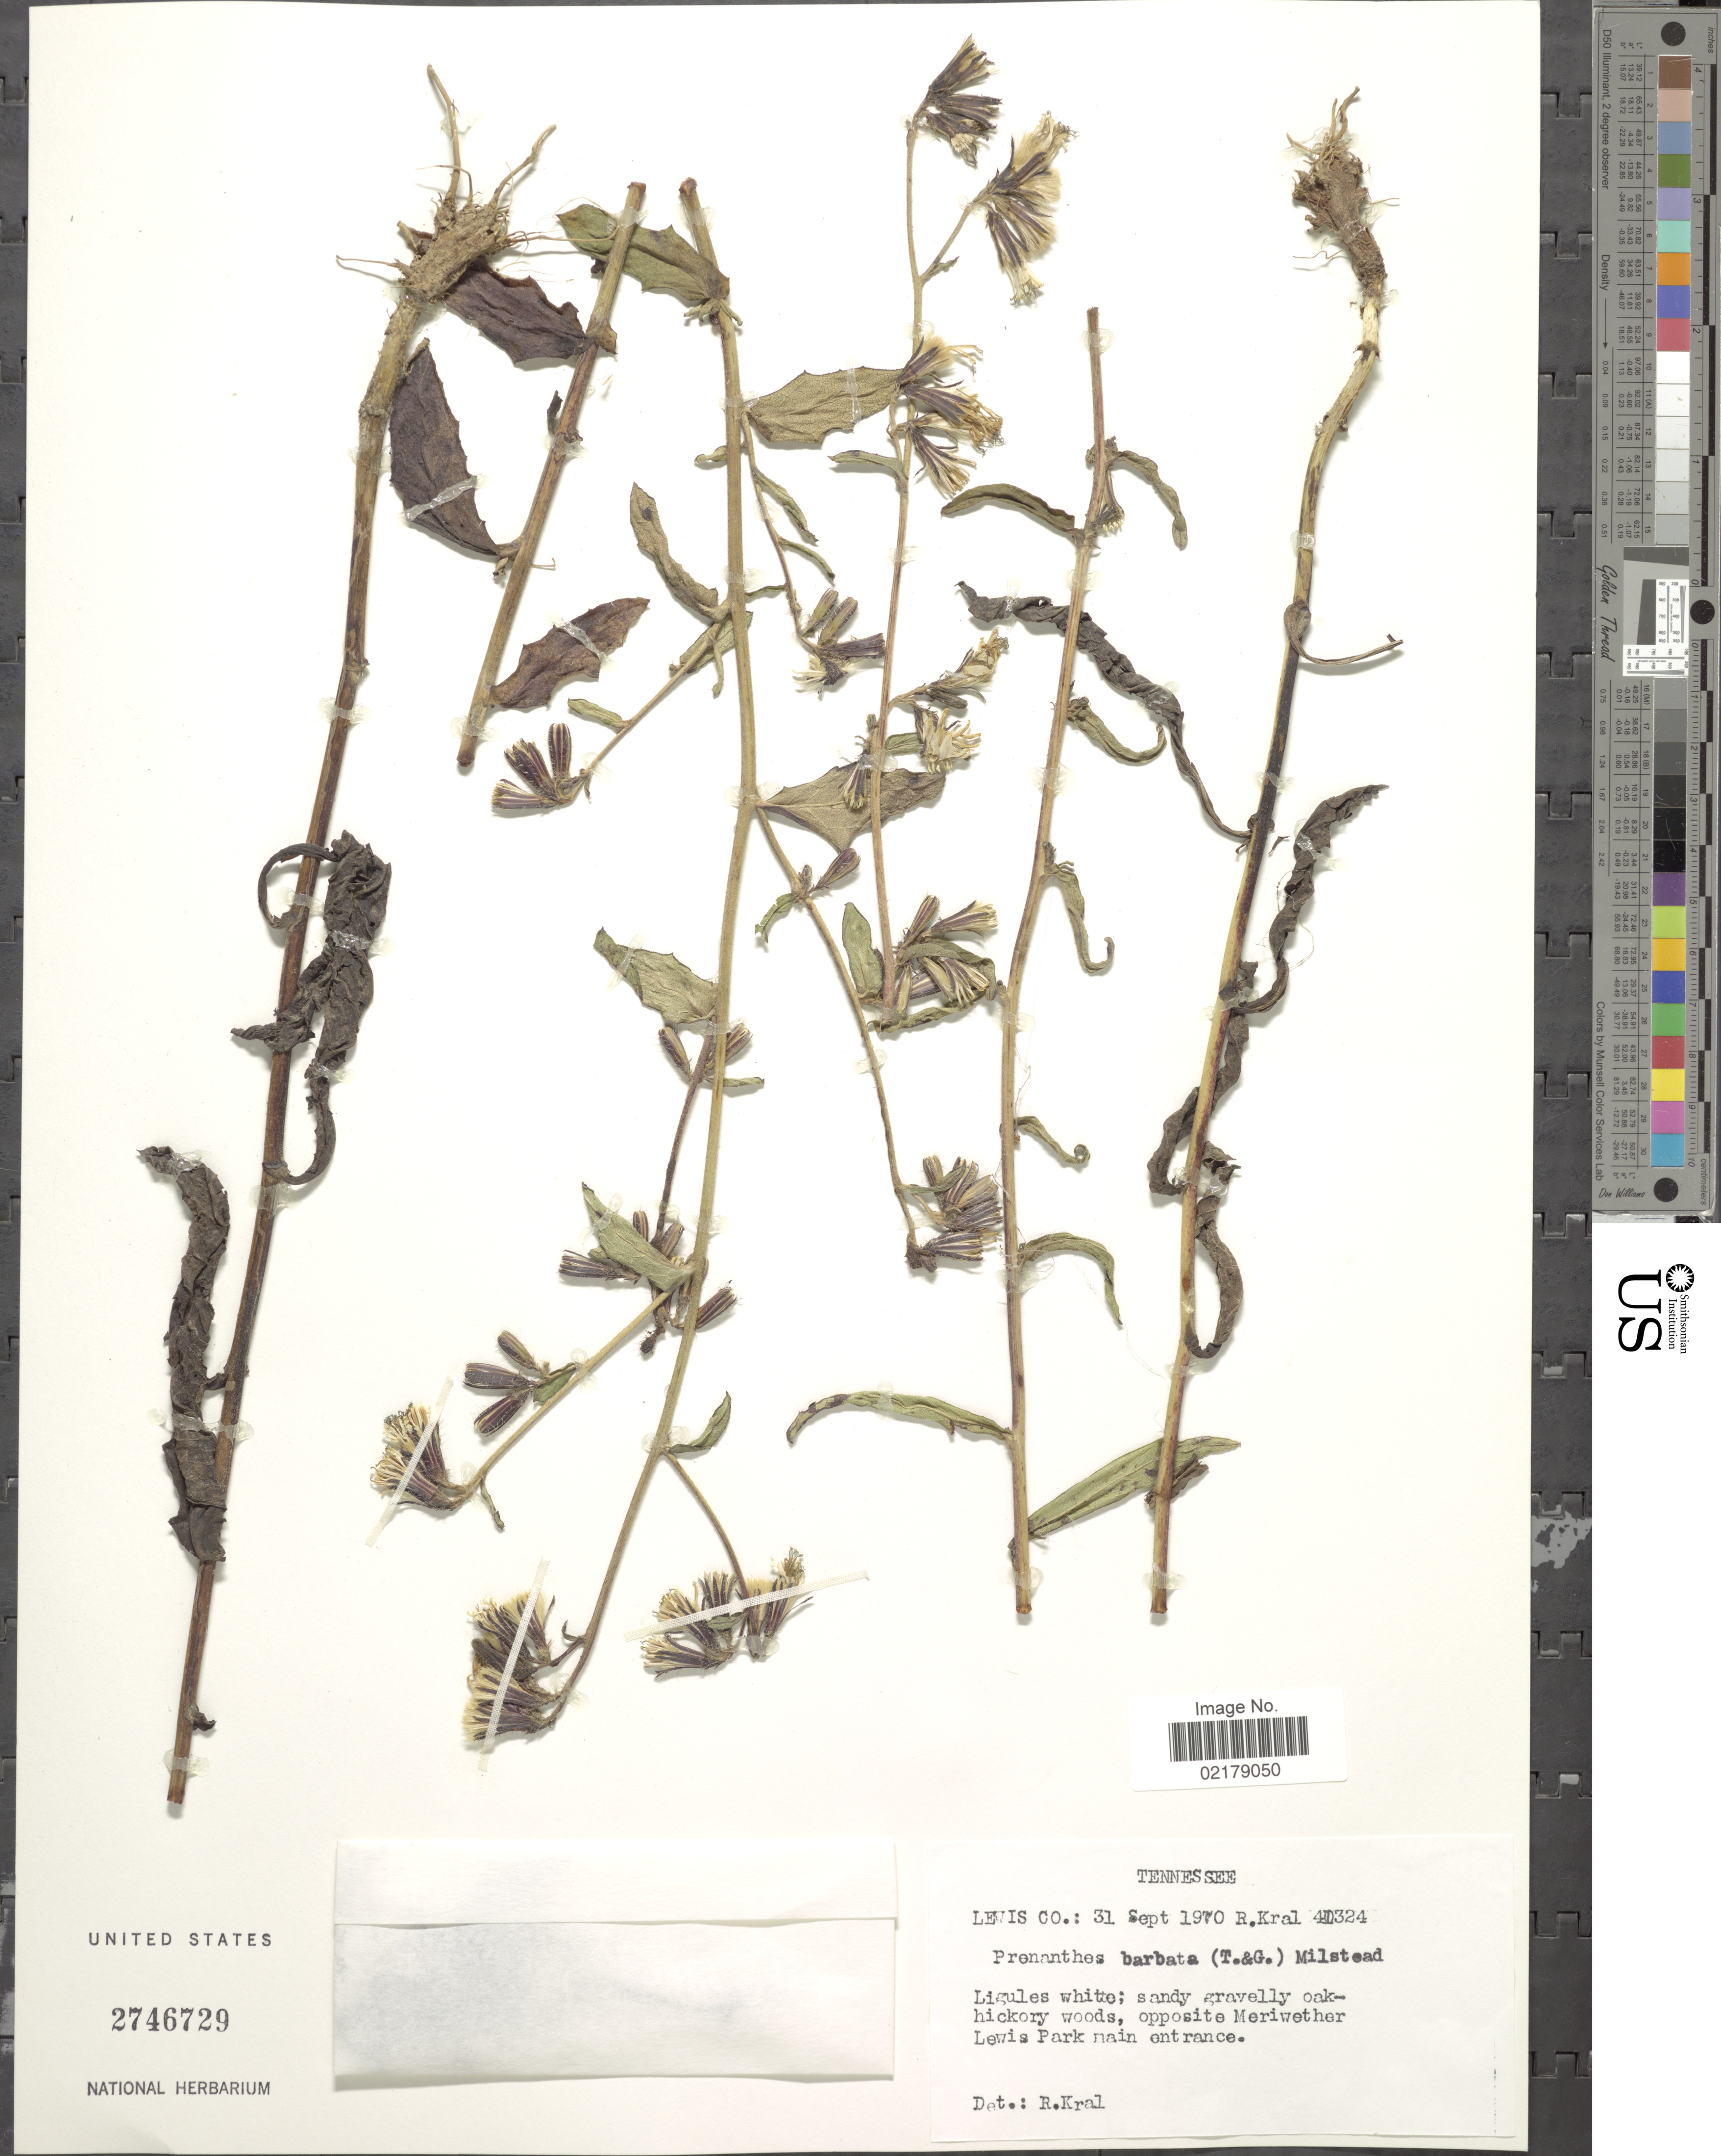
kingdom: Plantae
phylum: Tracheophyta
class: Magnoliopsida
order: Asterales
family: Asteraceae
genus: Prenanthes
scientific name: Prenanthes barbata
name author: (Torr. & A. Gray) Cronq.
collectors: R. Kral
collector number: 41324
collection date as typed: Transcribed d/m/y: 31/9/1970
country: United States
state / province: Tennessee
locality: Lewis Co, Ligules white; sandy gravelly oak-hickory woods, opposite Meriwether Lewis Park main entrance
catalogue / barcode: US 2746729